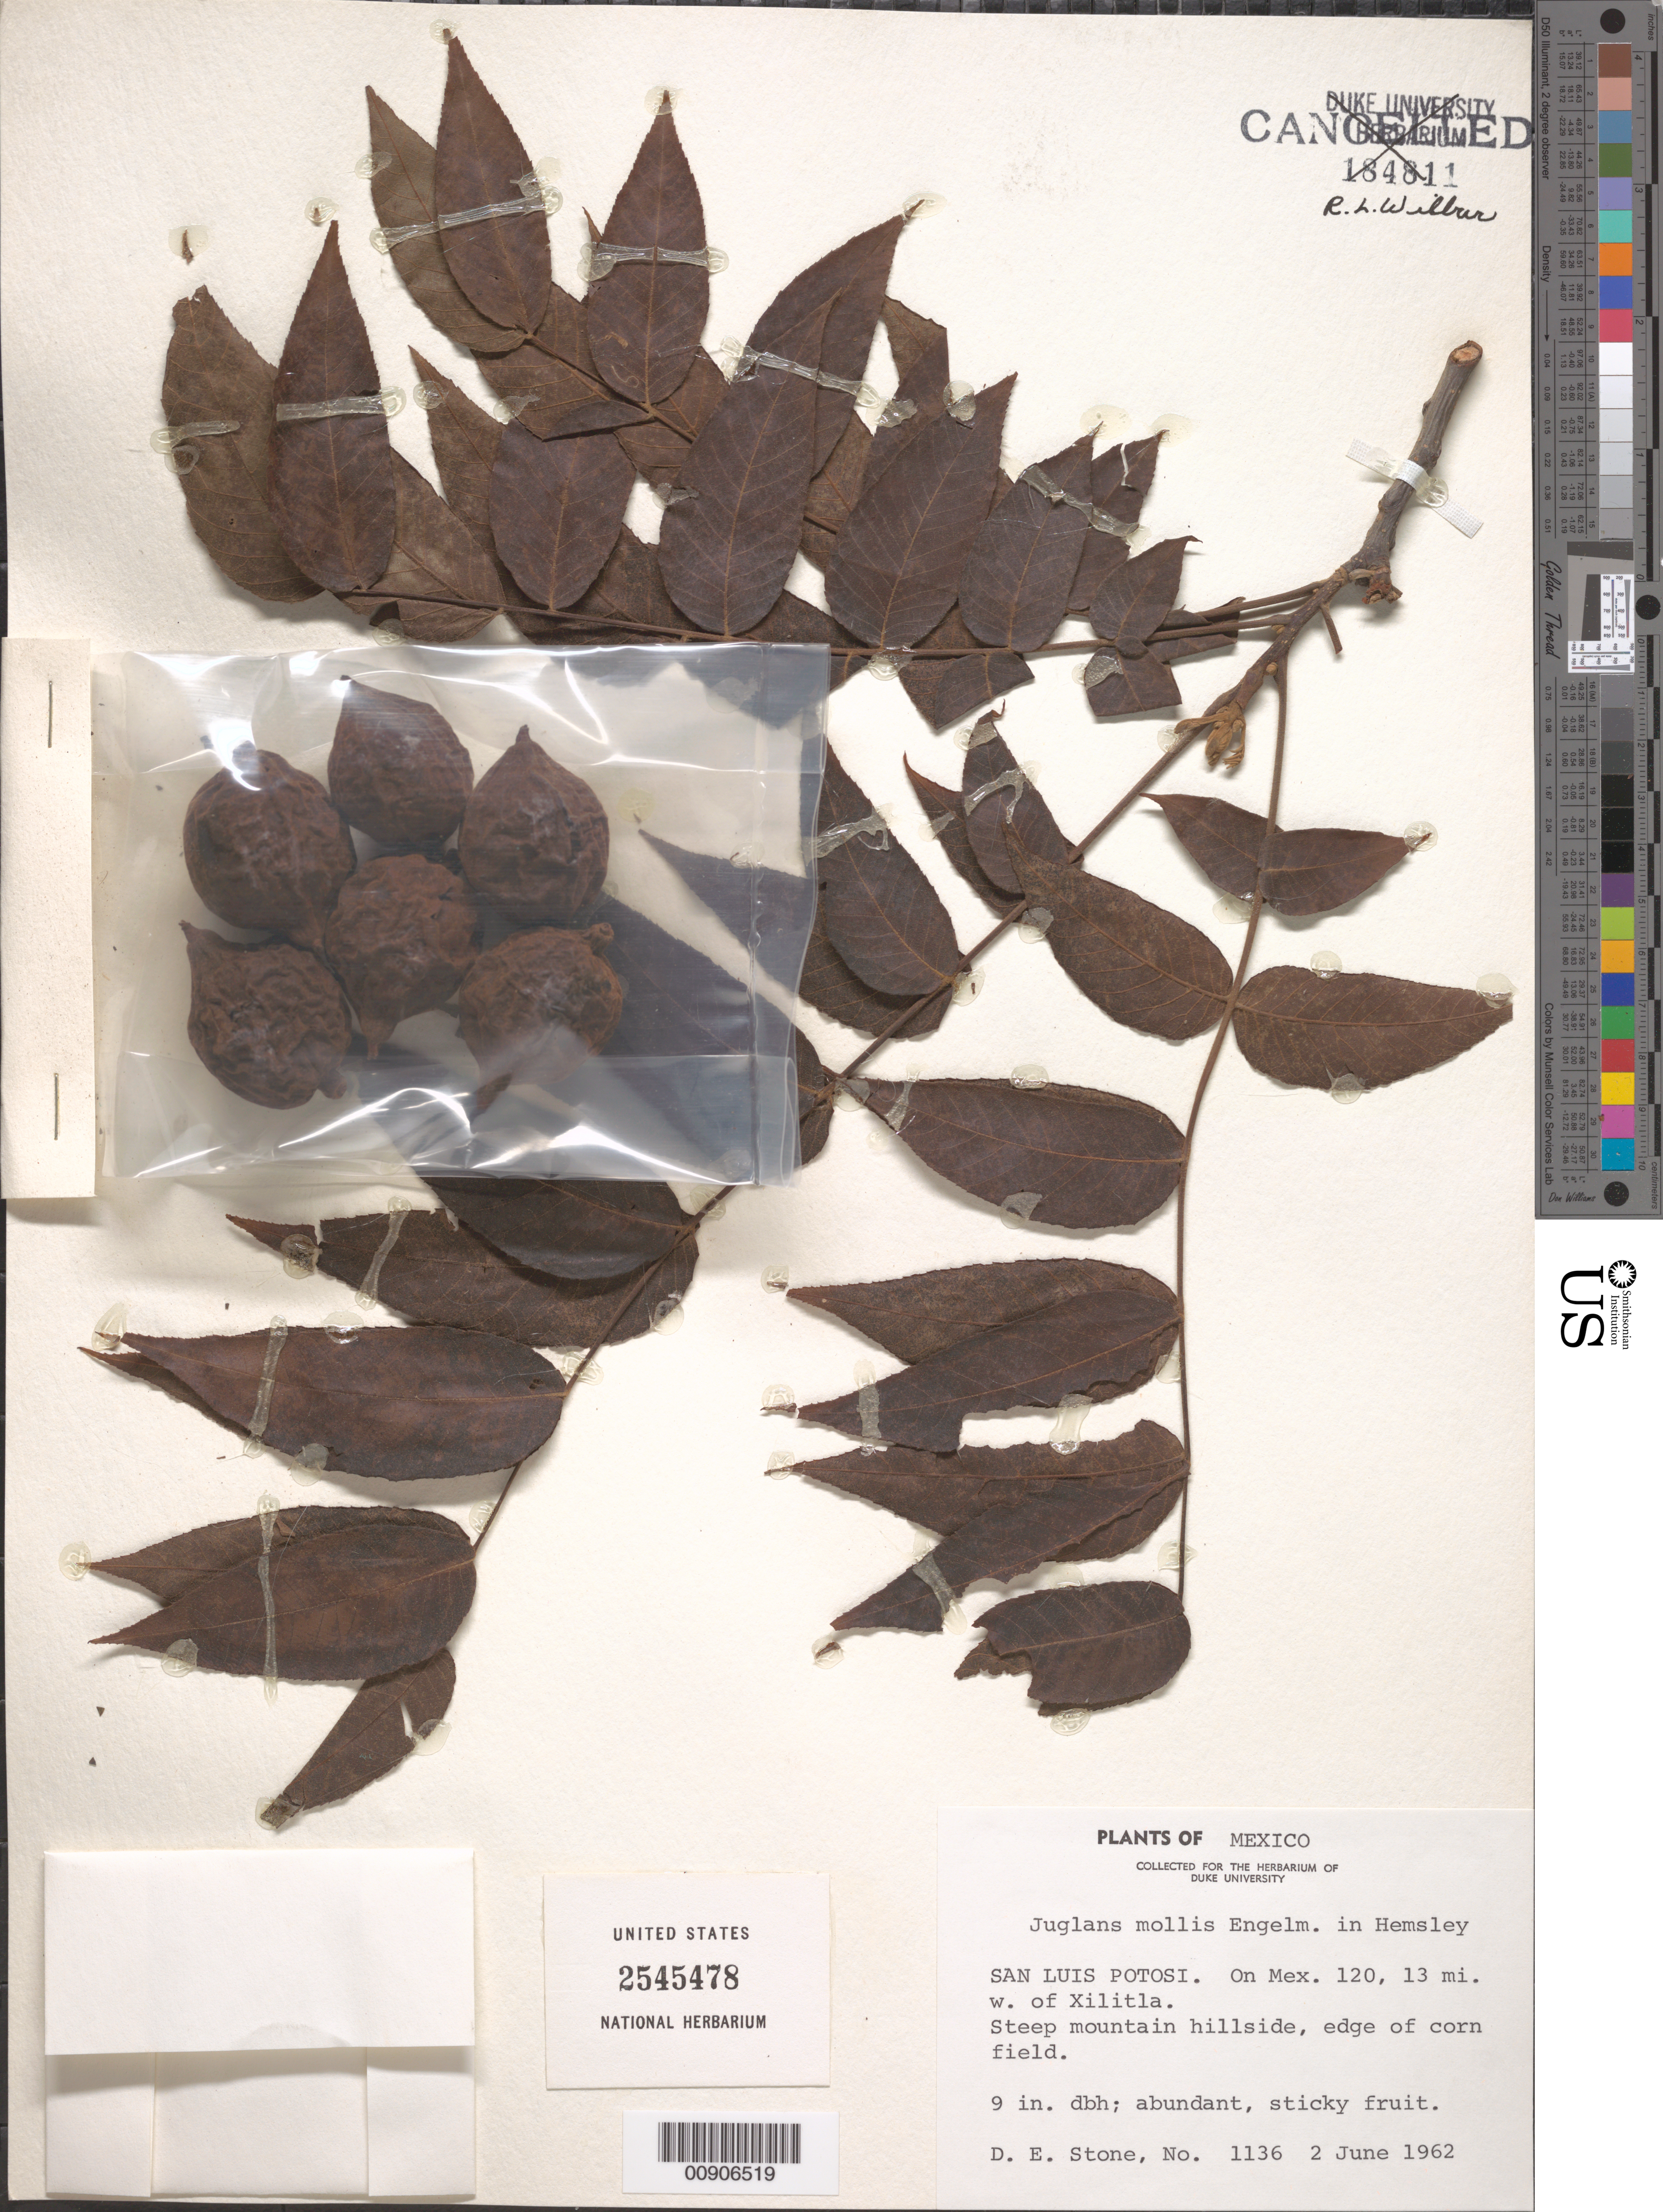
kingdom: Plantae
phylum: Tracheophyta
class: Magnoliopsida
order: Fagales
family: Juglandaceae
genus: Juglans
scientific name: Juglans mollis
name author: Engelm. ex Hemsl.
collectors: D. E. Stone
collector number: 1136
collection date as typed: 02 Jun 1962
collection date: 1962-06-02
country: Mexico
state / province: San Luis Potosí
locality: San Luis Potosí. On Mex 120, 13 mi. W of Xilitla.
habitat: Steep mountain hillside, edge of corn field.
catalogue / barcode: US 2545478